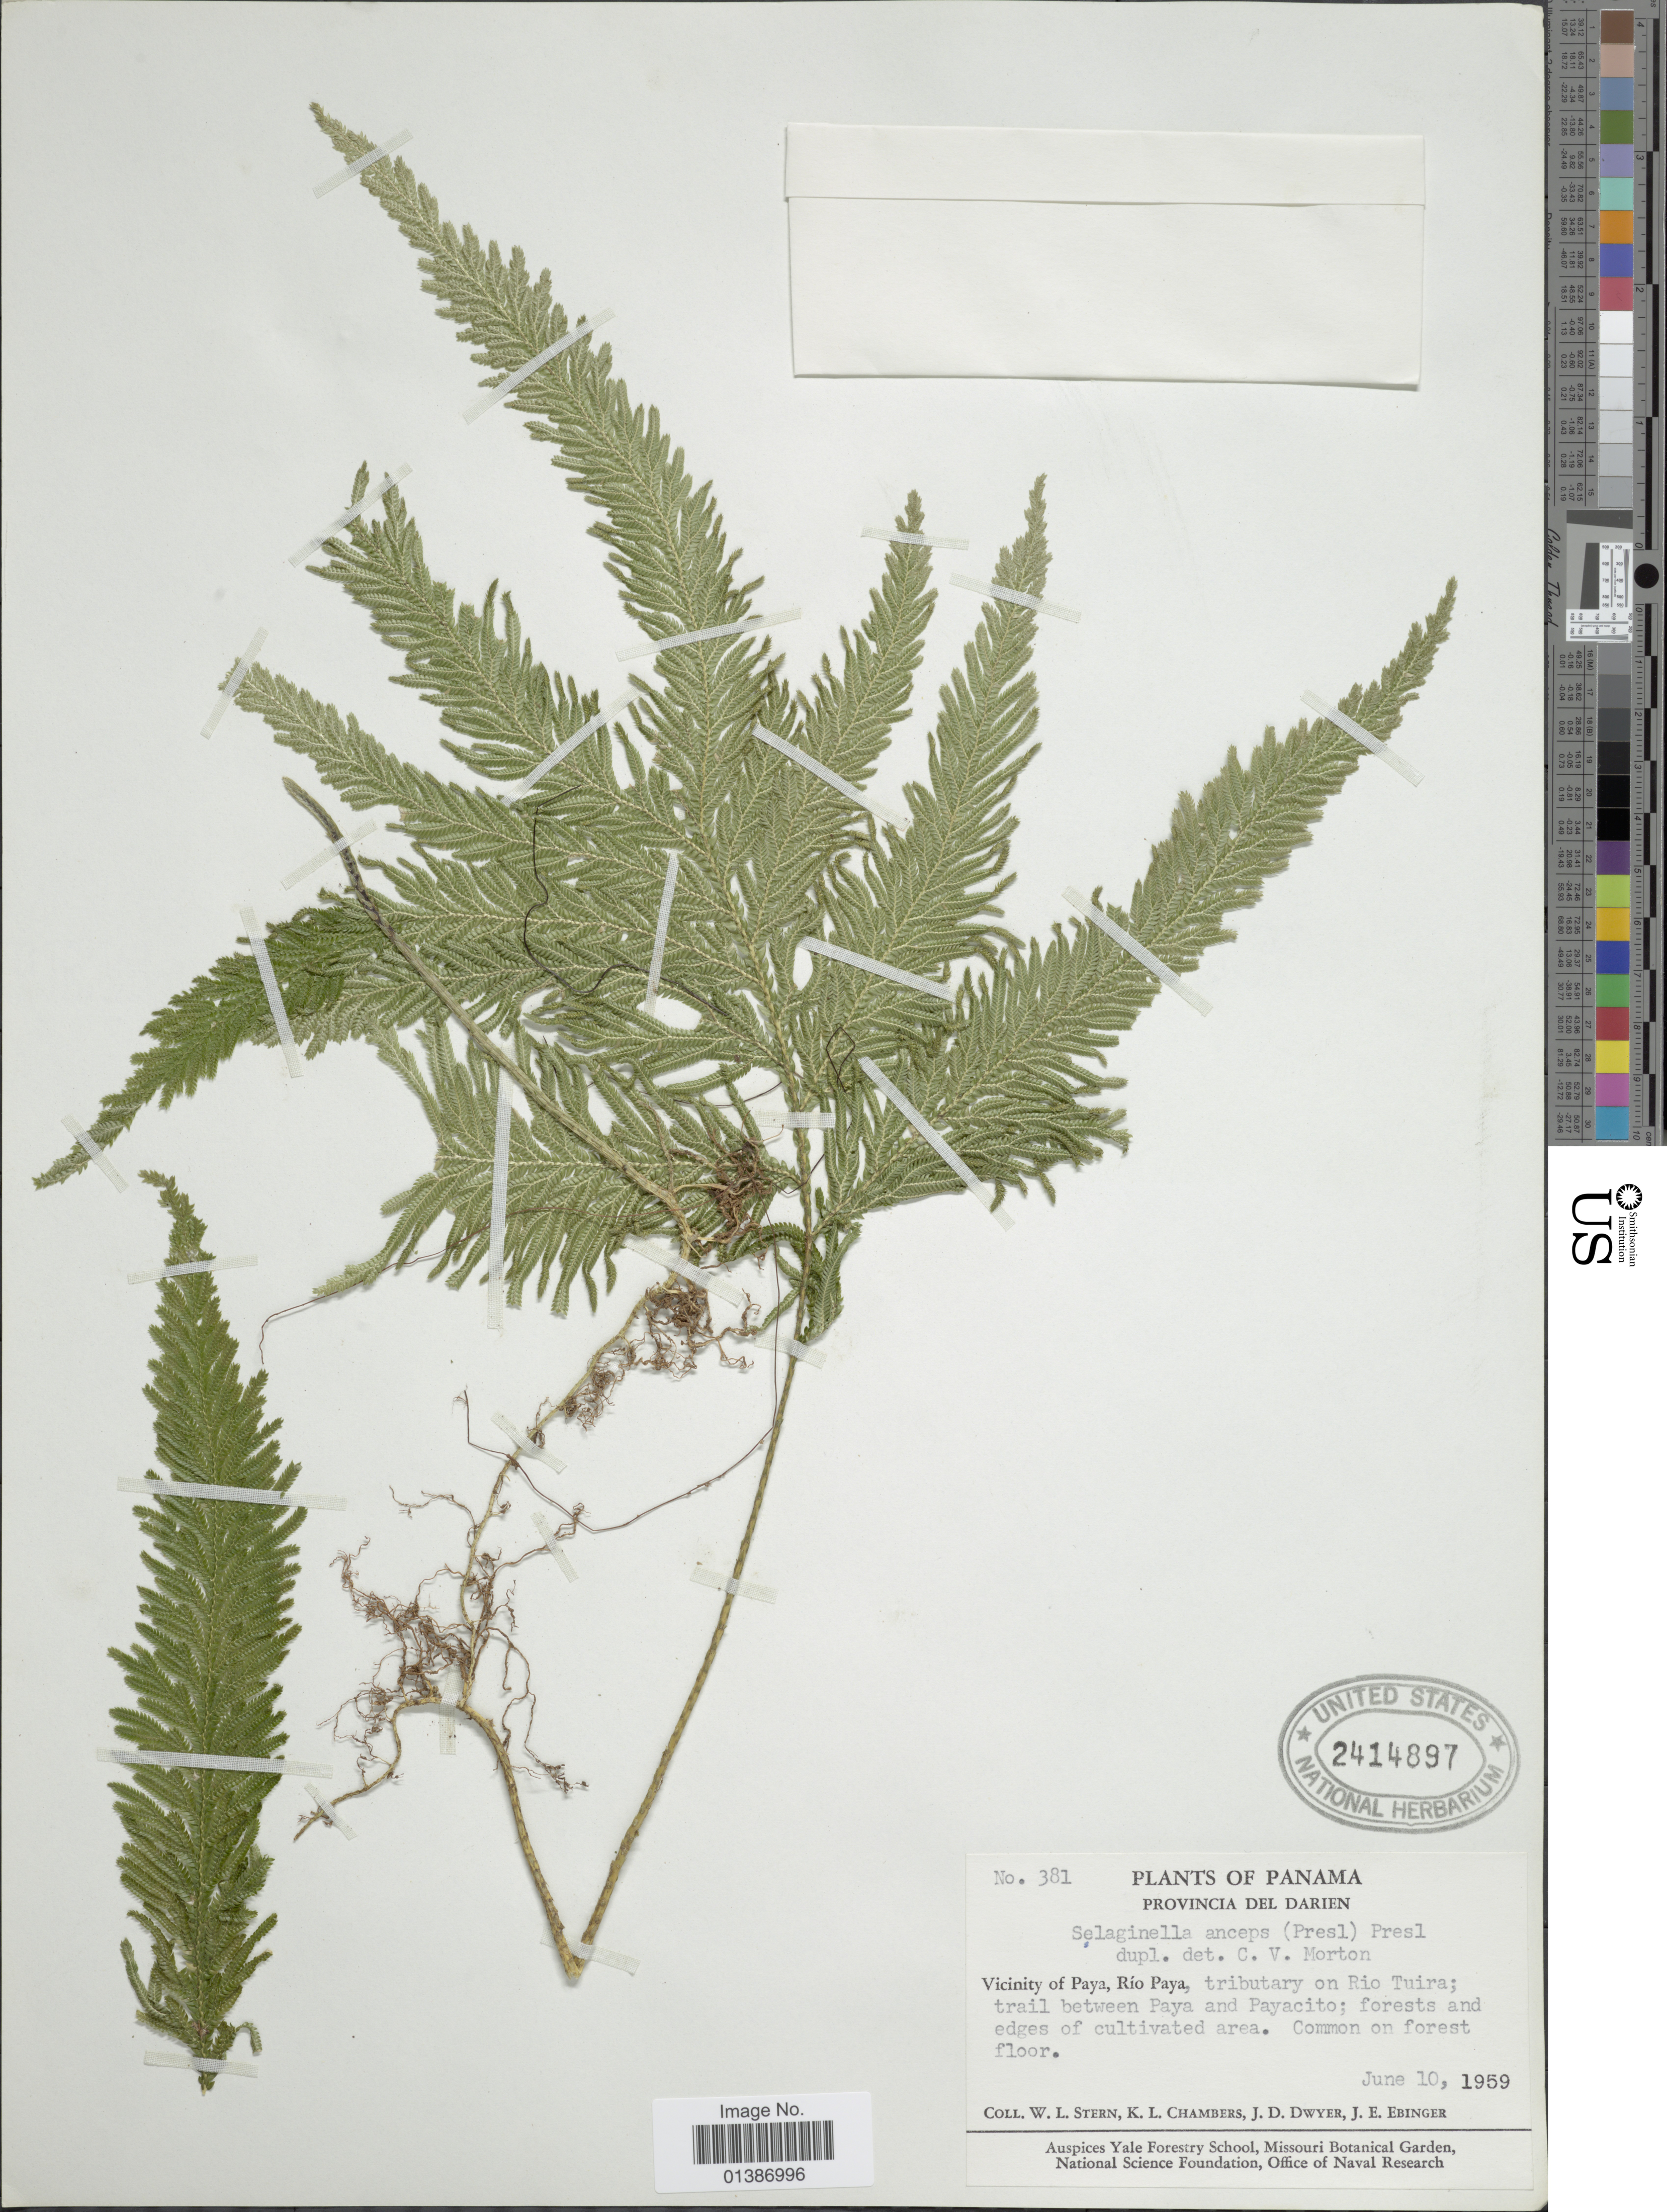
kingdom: Plantae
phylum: Tracheophyta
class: Lycopodiopsida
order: Selaginellales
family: Selaginellaceae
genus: Selaginella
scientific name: Selaginella anceps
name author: (C. Presl)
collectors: W. L. Stern, K. Chambers, J. D. Dwyer & J. Ebinger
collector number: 381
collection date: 1959-06-10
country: Panama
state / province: Darién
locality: Provincia del Darien. Vicinity of Paya, Río Paya, tributary on Rio Tuira; trail between Paya and Payacito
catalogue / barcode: US 2414897